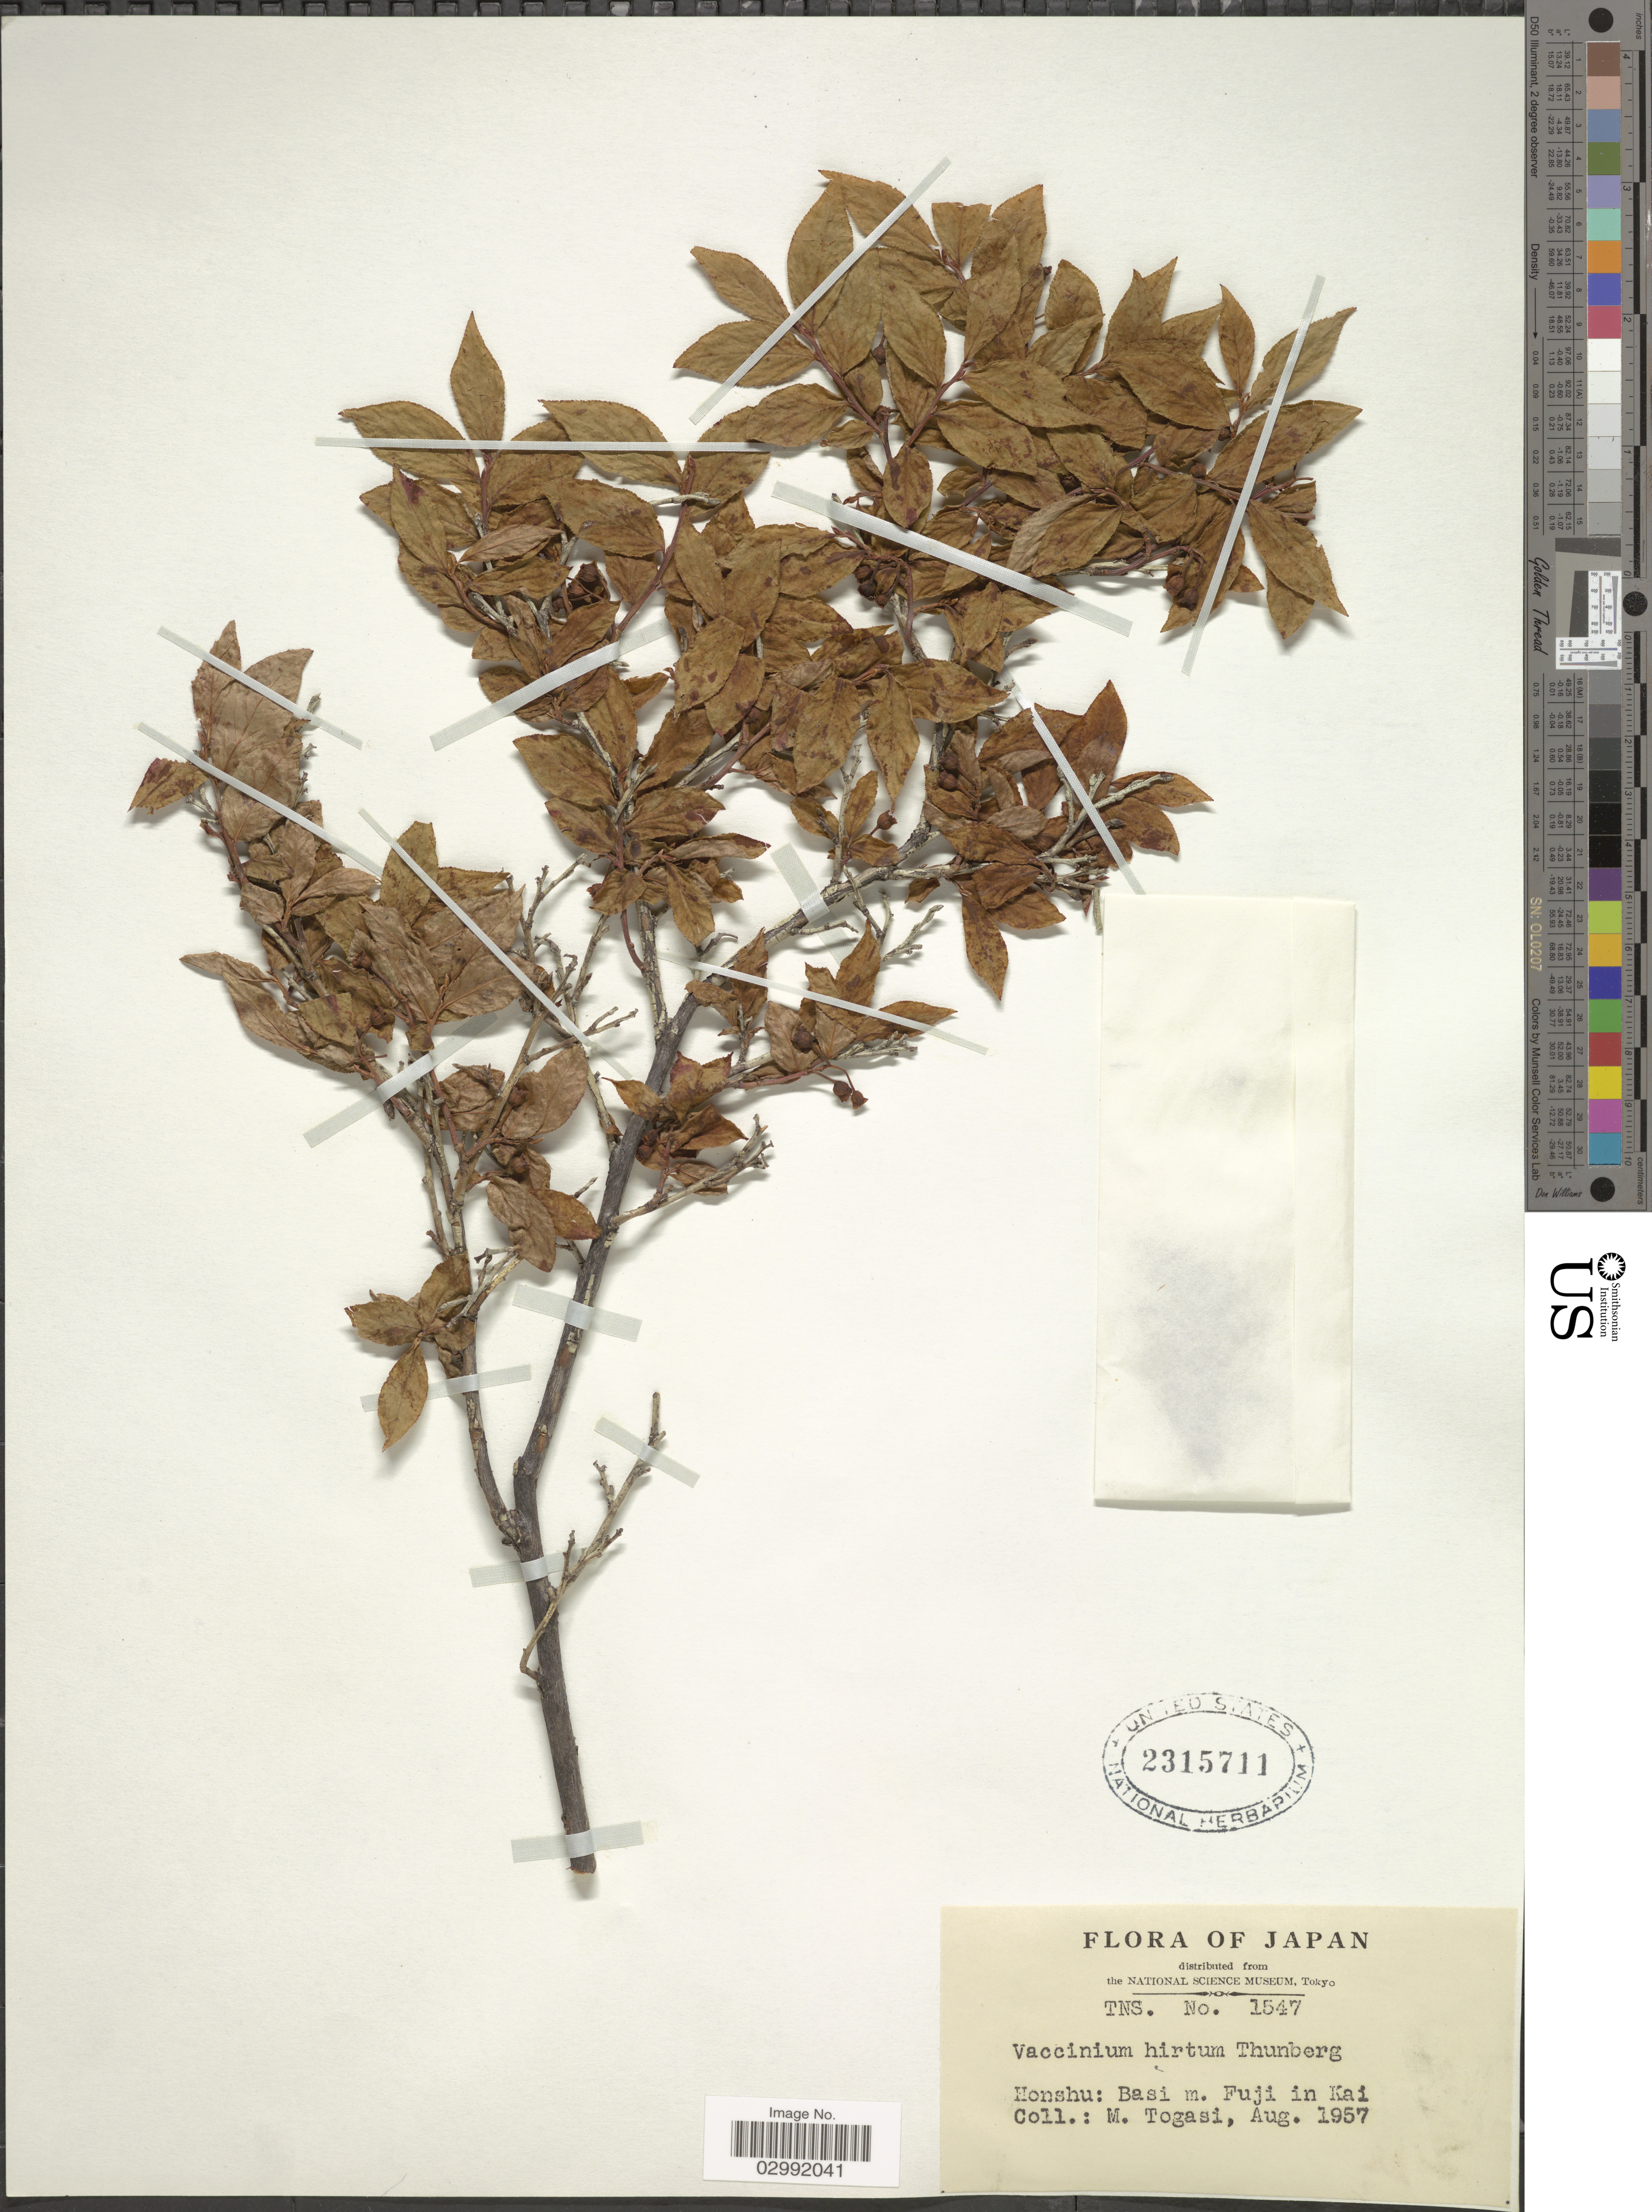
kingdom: Plantae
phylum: Tracheophyta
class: Magnoliopsida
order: Ericales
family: Ericaceae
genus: Vaccinium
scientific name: Vaccinium hirtum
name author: Thunb.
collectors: M. Togasi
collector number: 1547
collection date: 1957-08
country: Japan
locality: Honshu: Basi m. Fuji in Kai.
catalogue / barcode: US 2315711